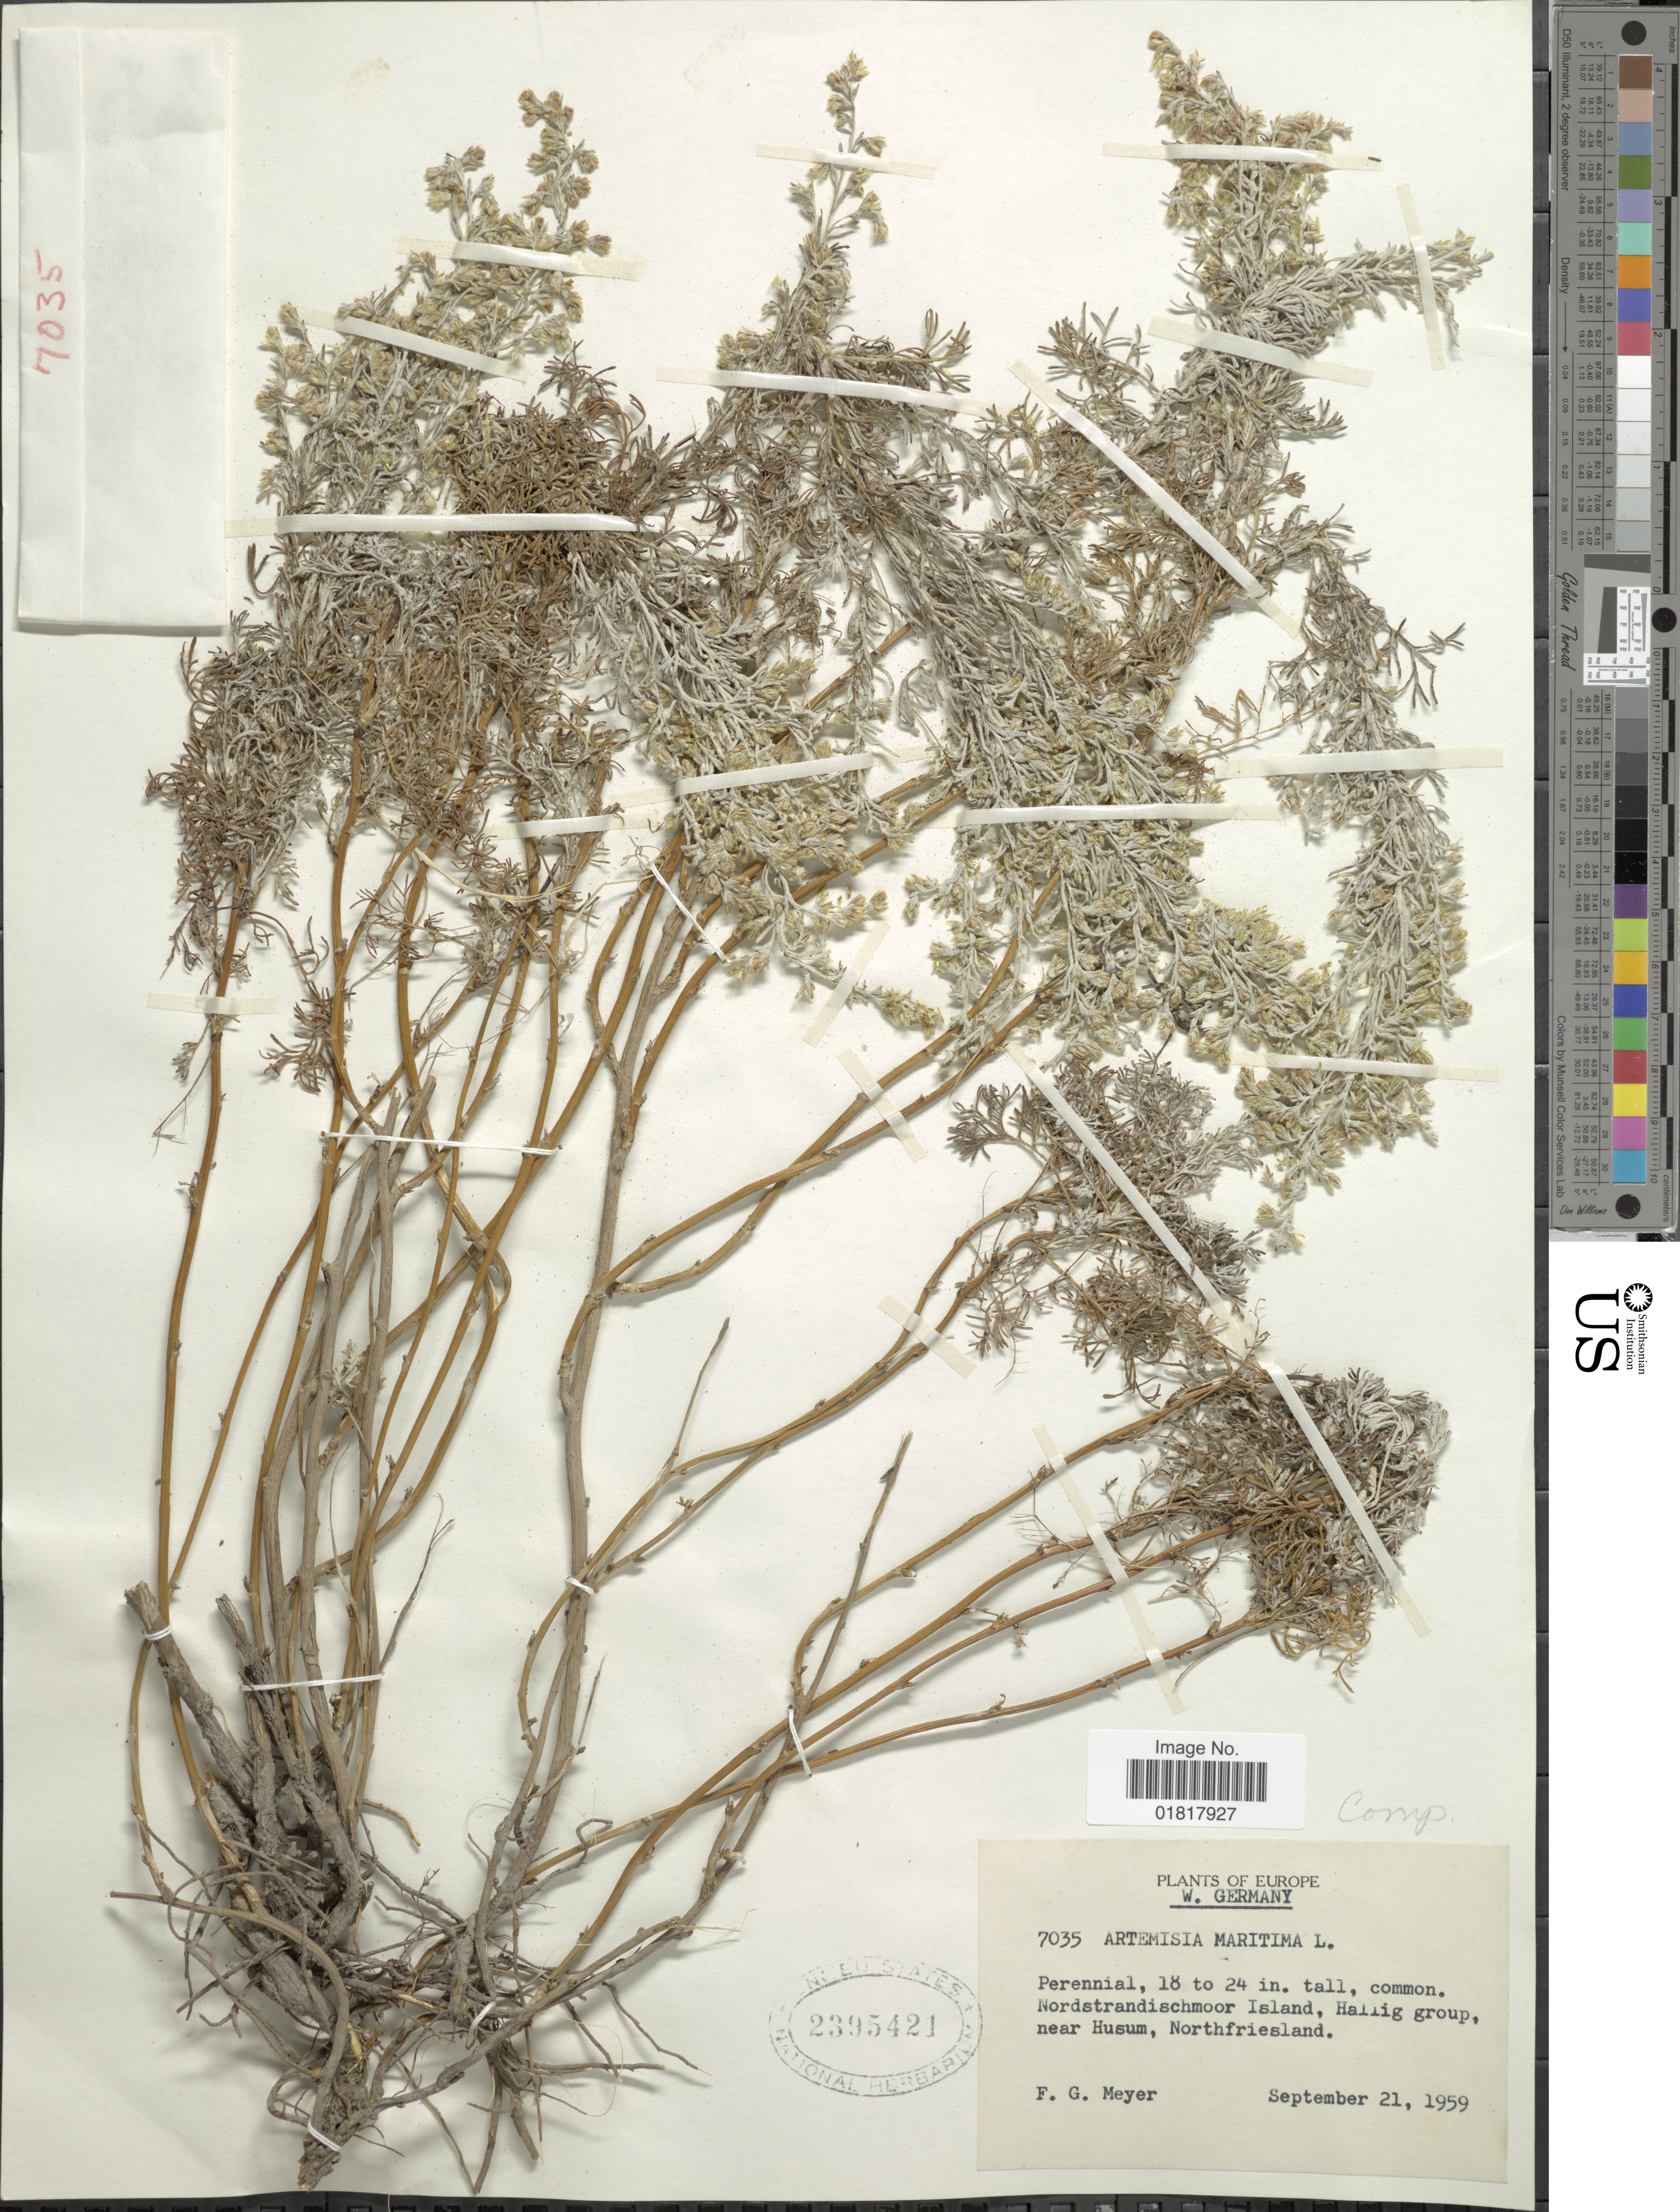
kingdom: Plantae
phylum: Tracheophyta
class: Magnoliopsida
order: Asterales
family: Asteraceae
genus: Artemisia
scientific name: Artemisia maritima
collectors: F. G. Meyer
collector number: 7035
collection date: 1959-09-21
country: Germany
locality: Europe, W. Germany, Nordstrandischmoor Island, Hallig group, near Husum, Northfriesland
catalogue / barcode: US 2395421